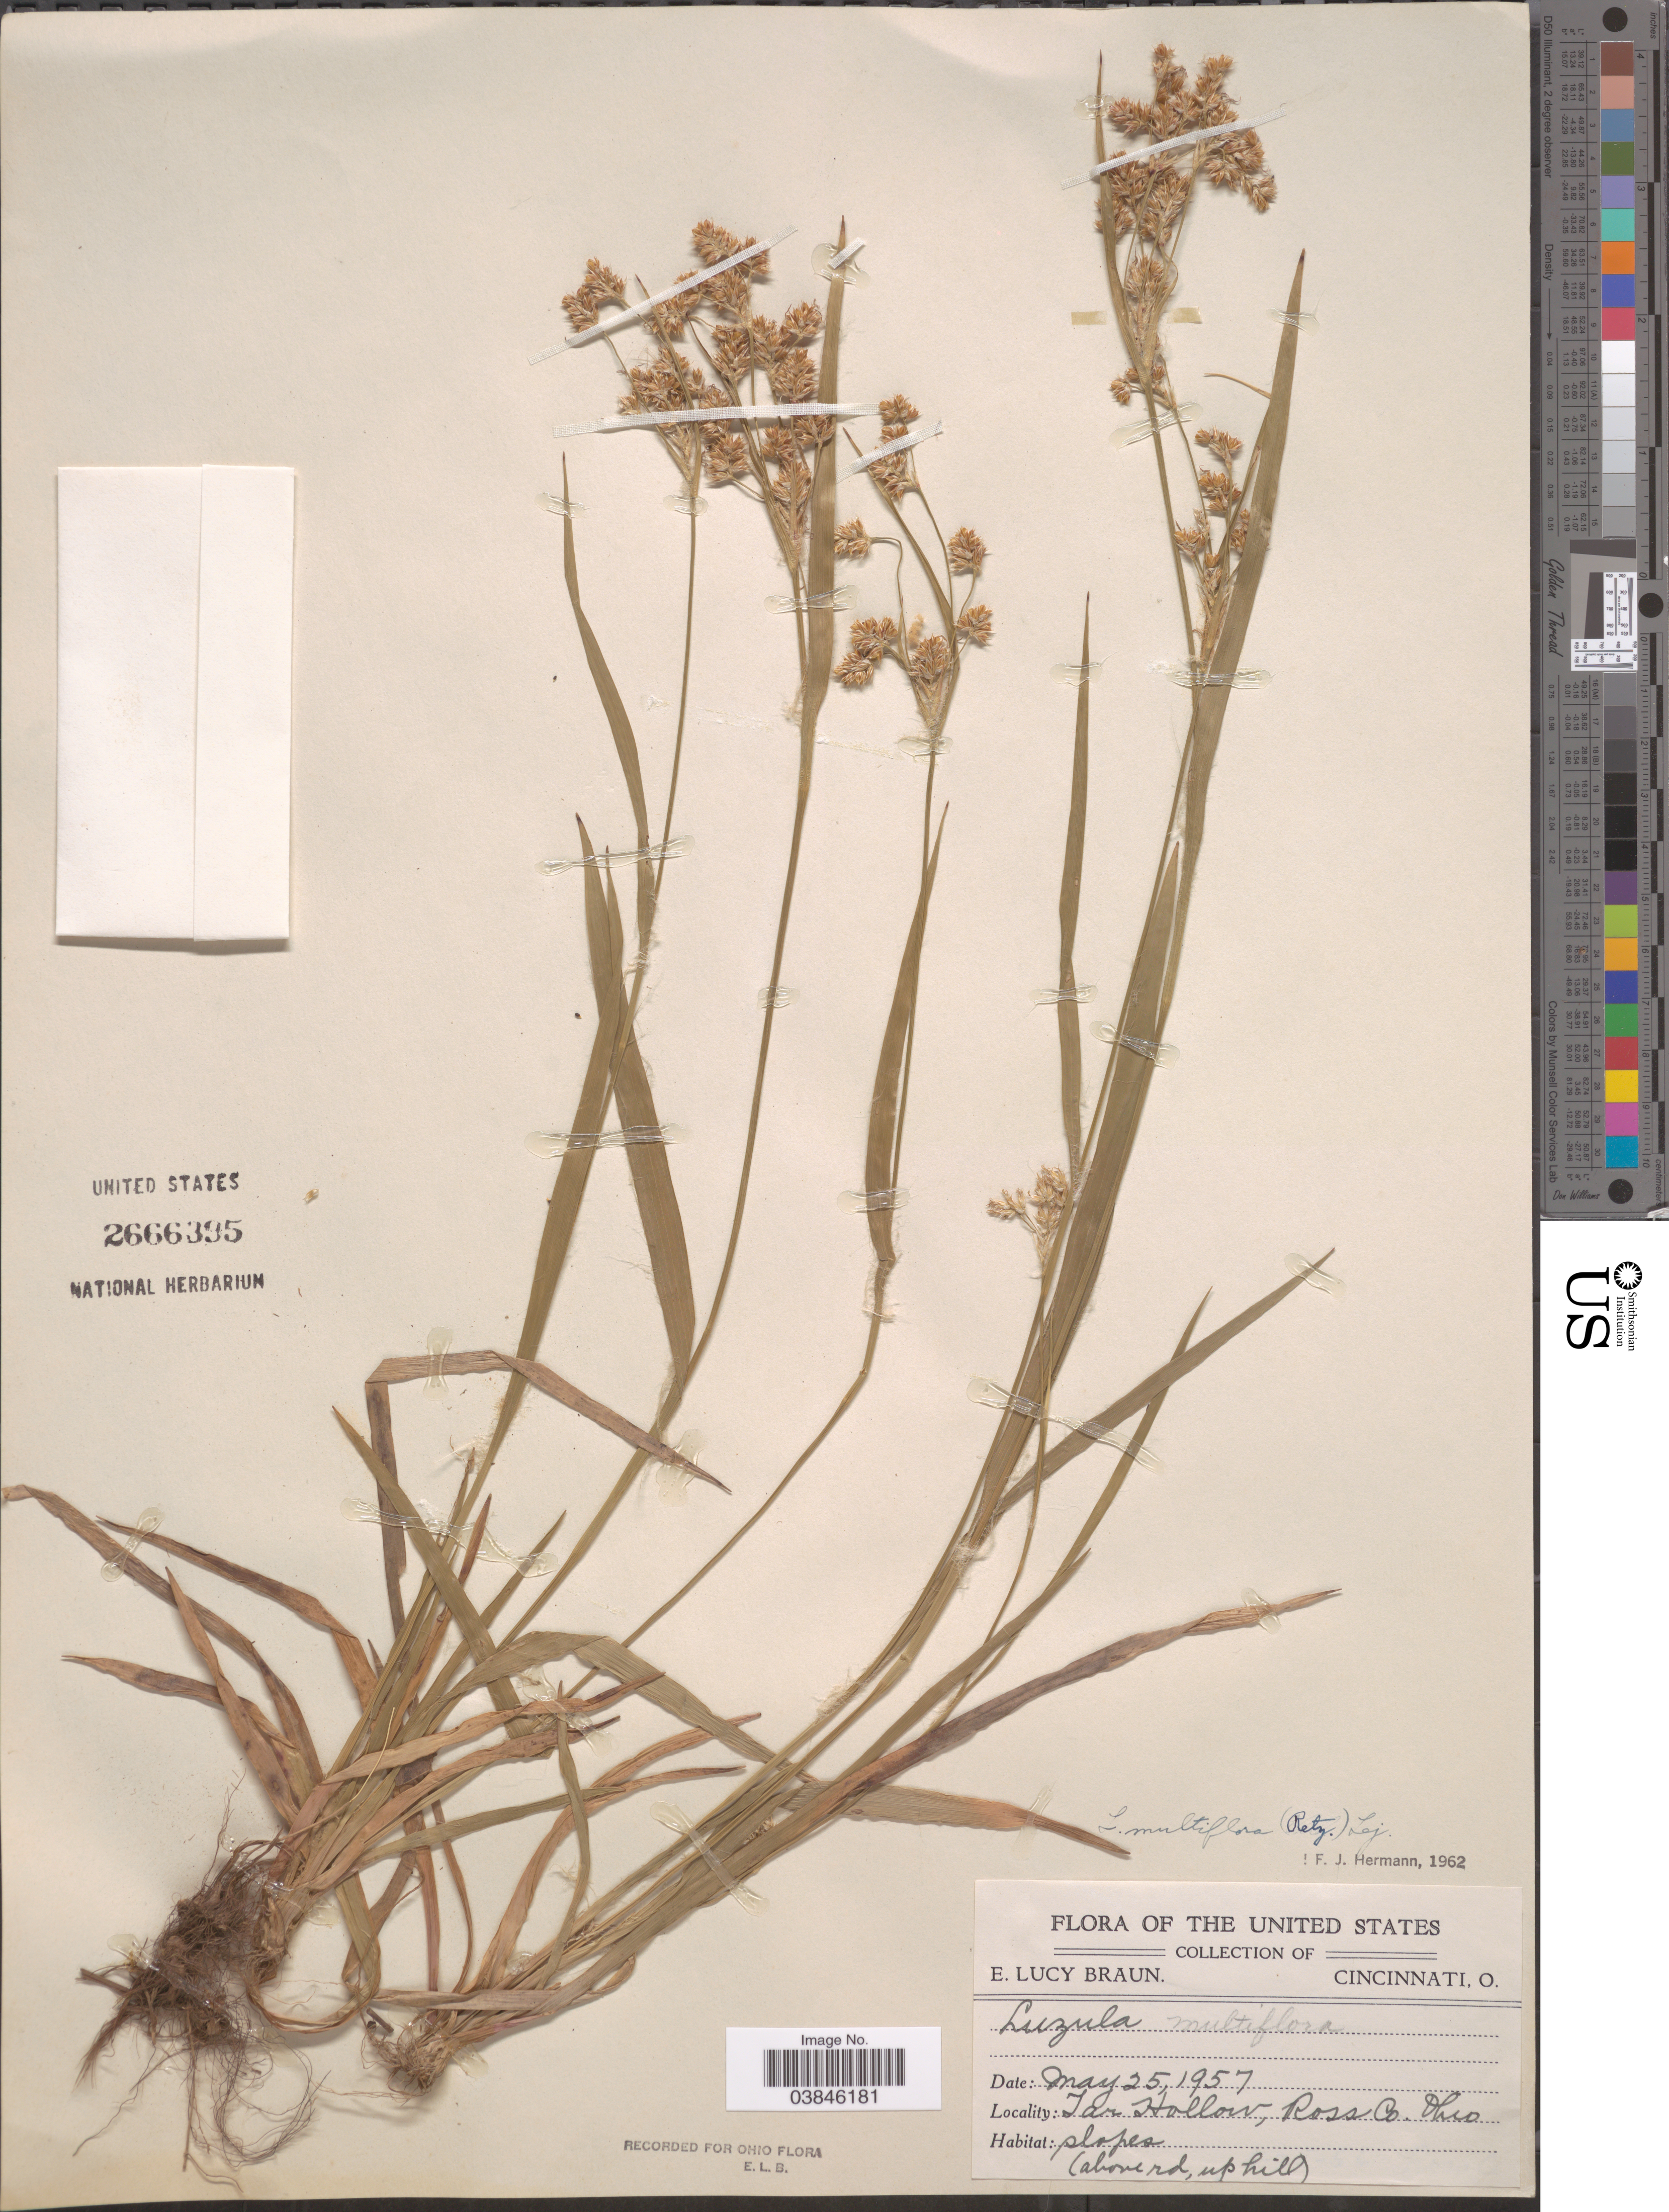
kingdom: Plantae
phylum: Tracheophyta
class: Liliopsida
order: Poales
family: Juncaceae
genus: Luzula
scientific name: Luzula multiflora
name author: (Ehrh.) Lej.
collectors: E. L. Braun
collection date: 1957-05-25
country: United States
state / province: Ohio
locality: Tar Hollow, Ross Co.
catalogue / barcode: US 2666395